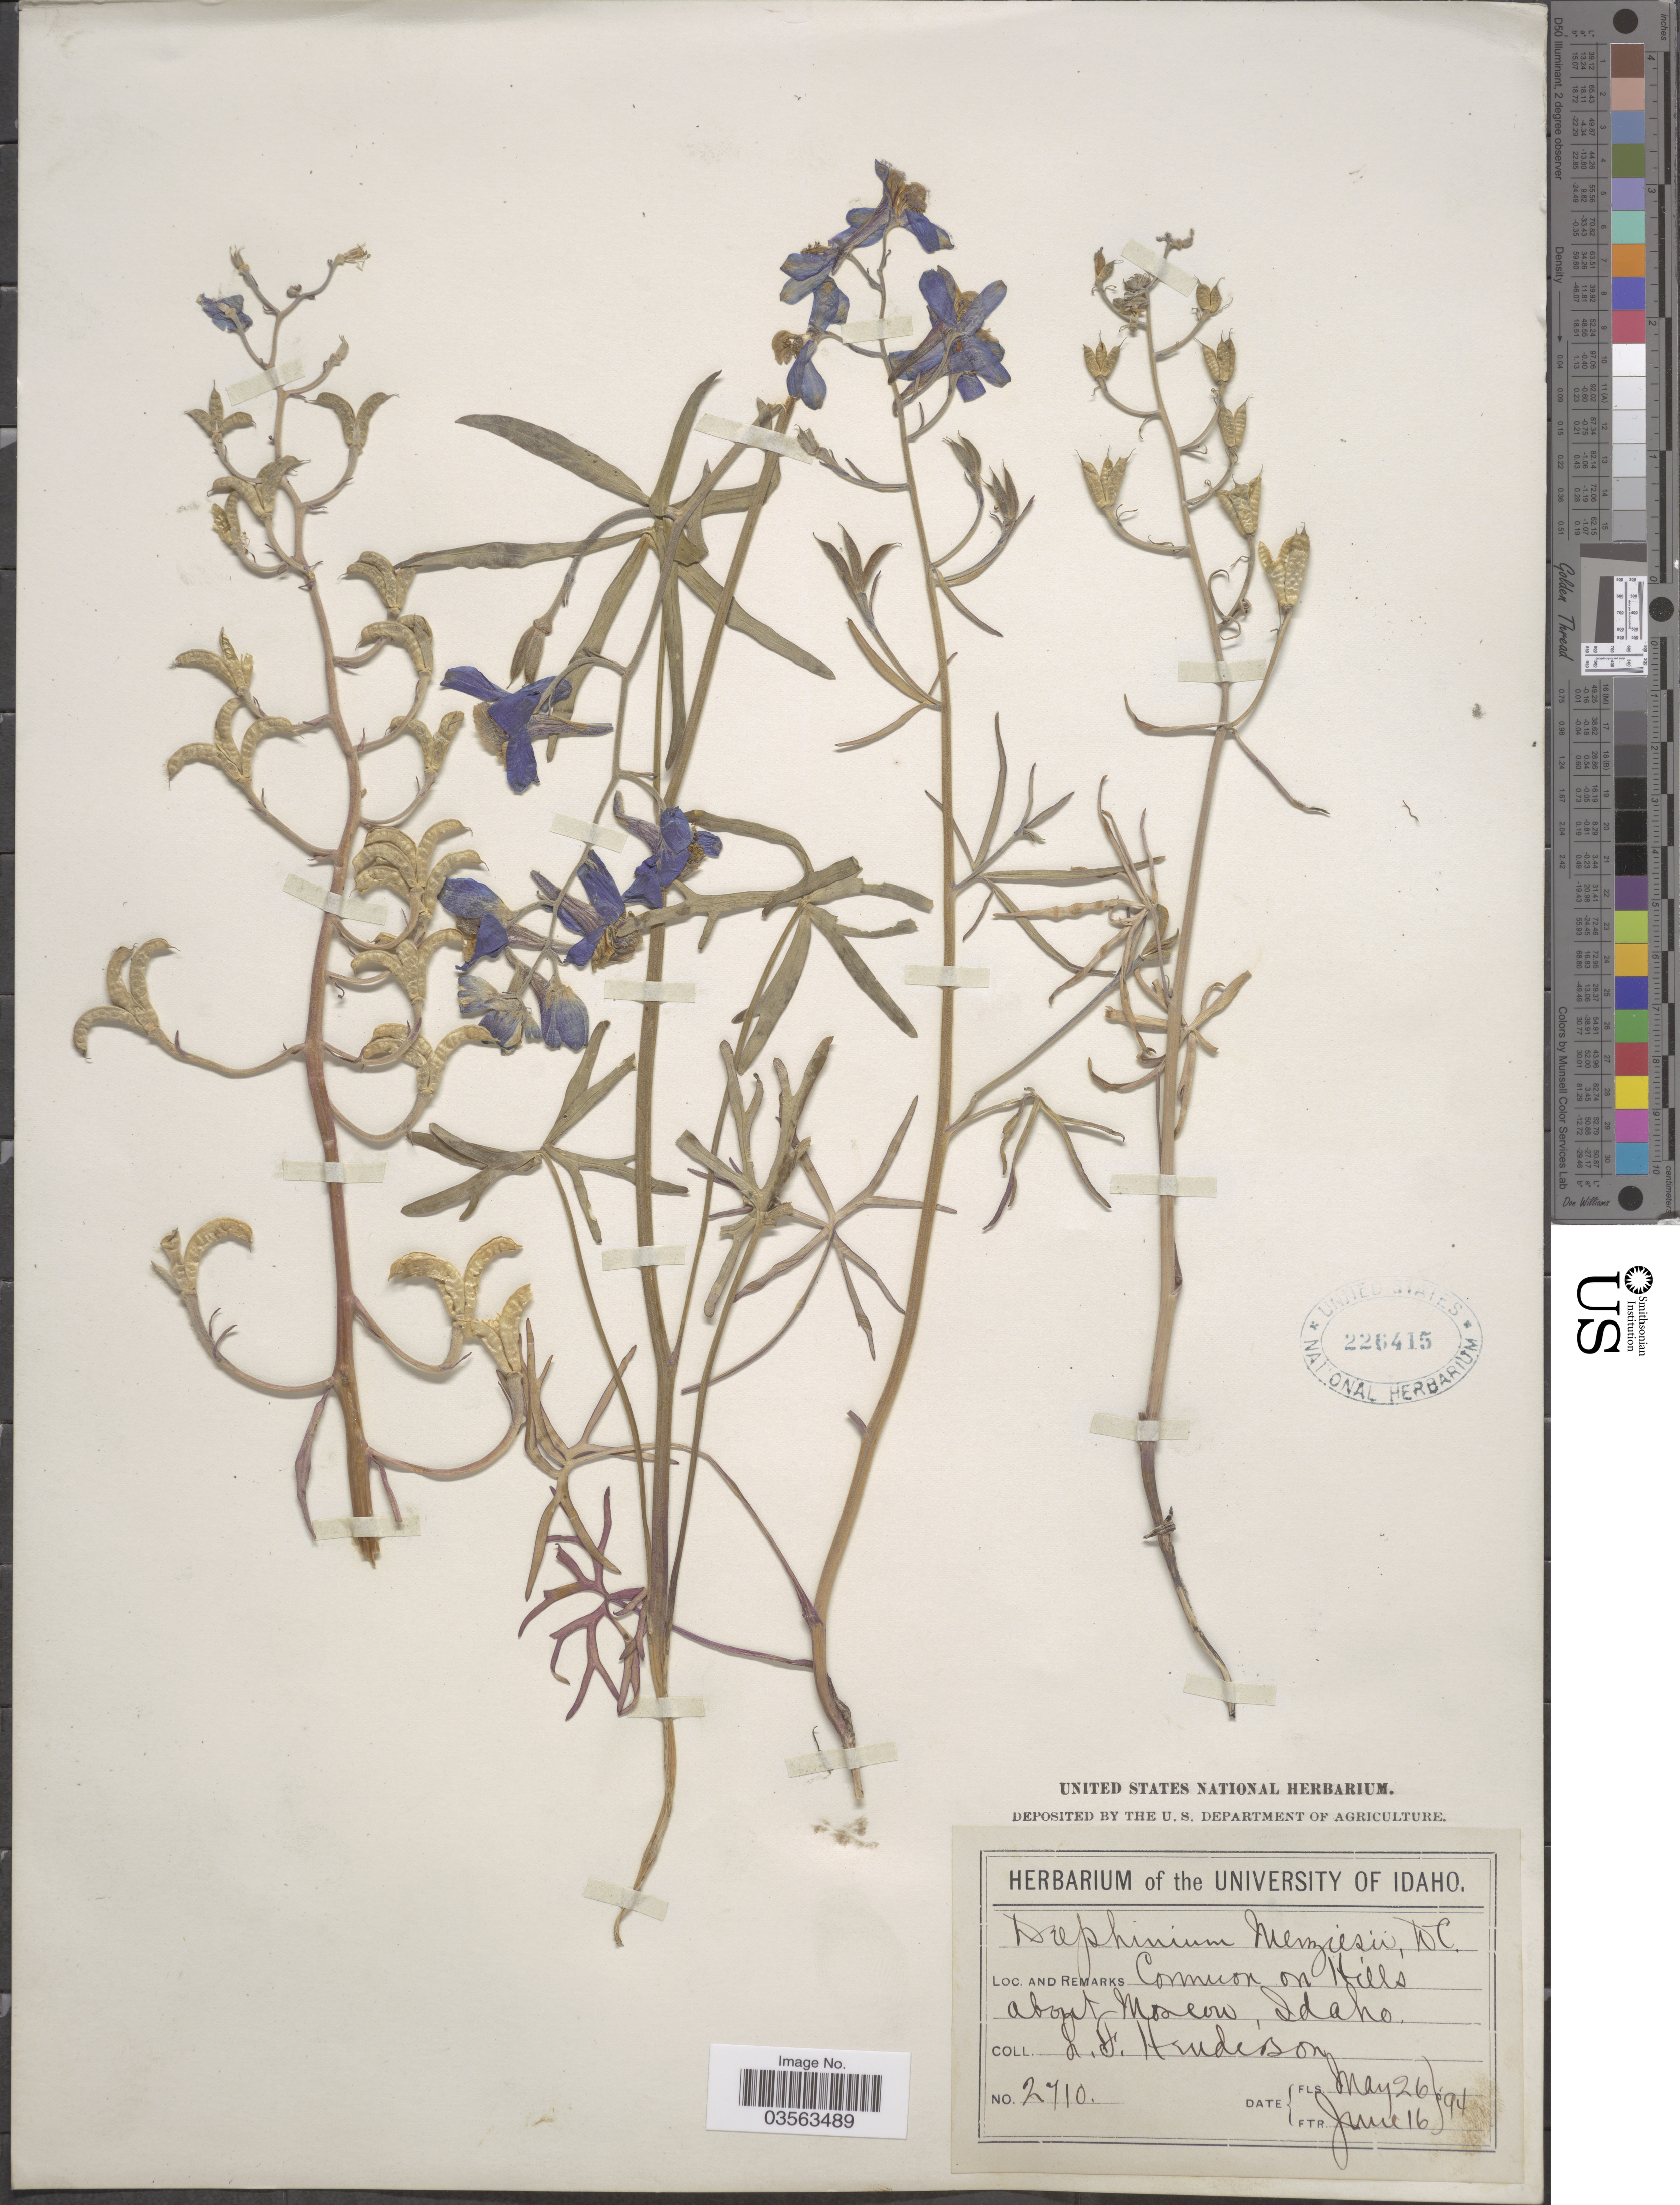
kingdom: Plantae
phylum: Tracheophyta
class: Magnoliopsida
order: Ranunculales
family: Ranunculaceae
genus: Delphinium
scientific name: Delphinium menziesii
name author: DC.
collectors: L. Henderson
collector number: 2710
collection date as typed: Transcribed d/m/y: 26/5/94 to 16/6/94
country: United States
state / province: Idaho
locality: Common on Hills about Moscow.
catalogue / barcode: US 226415